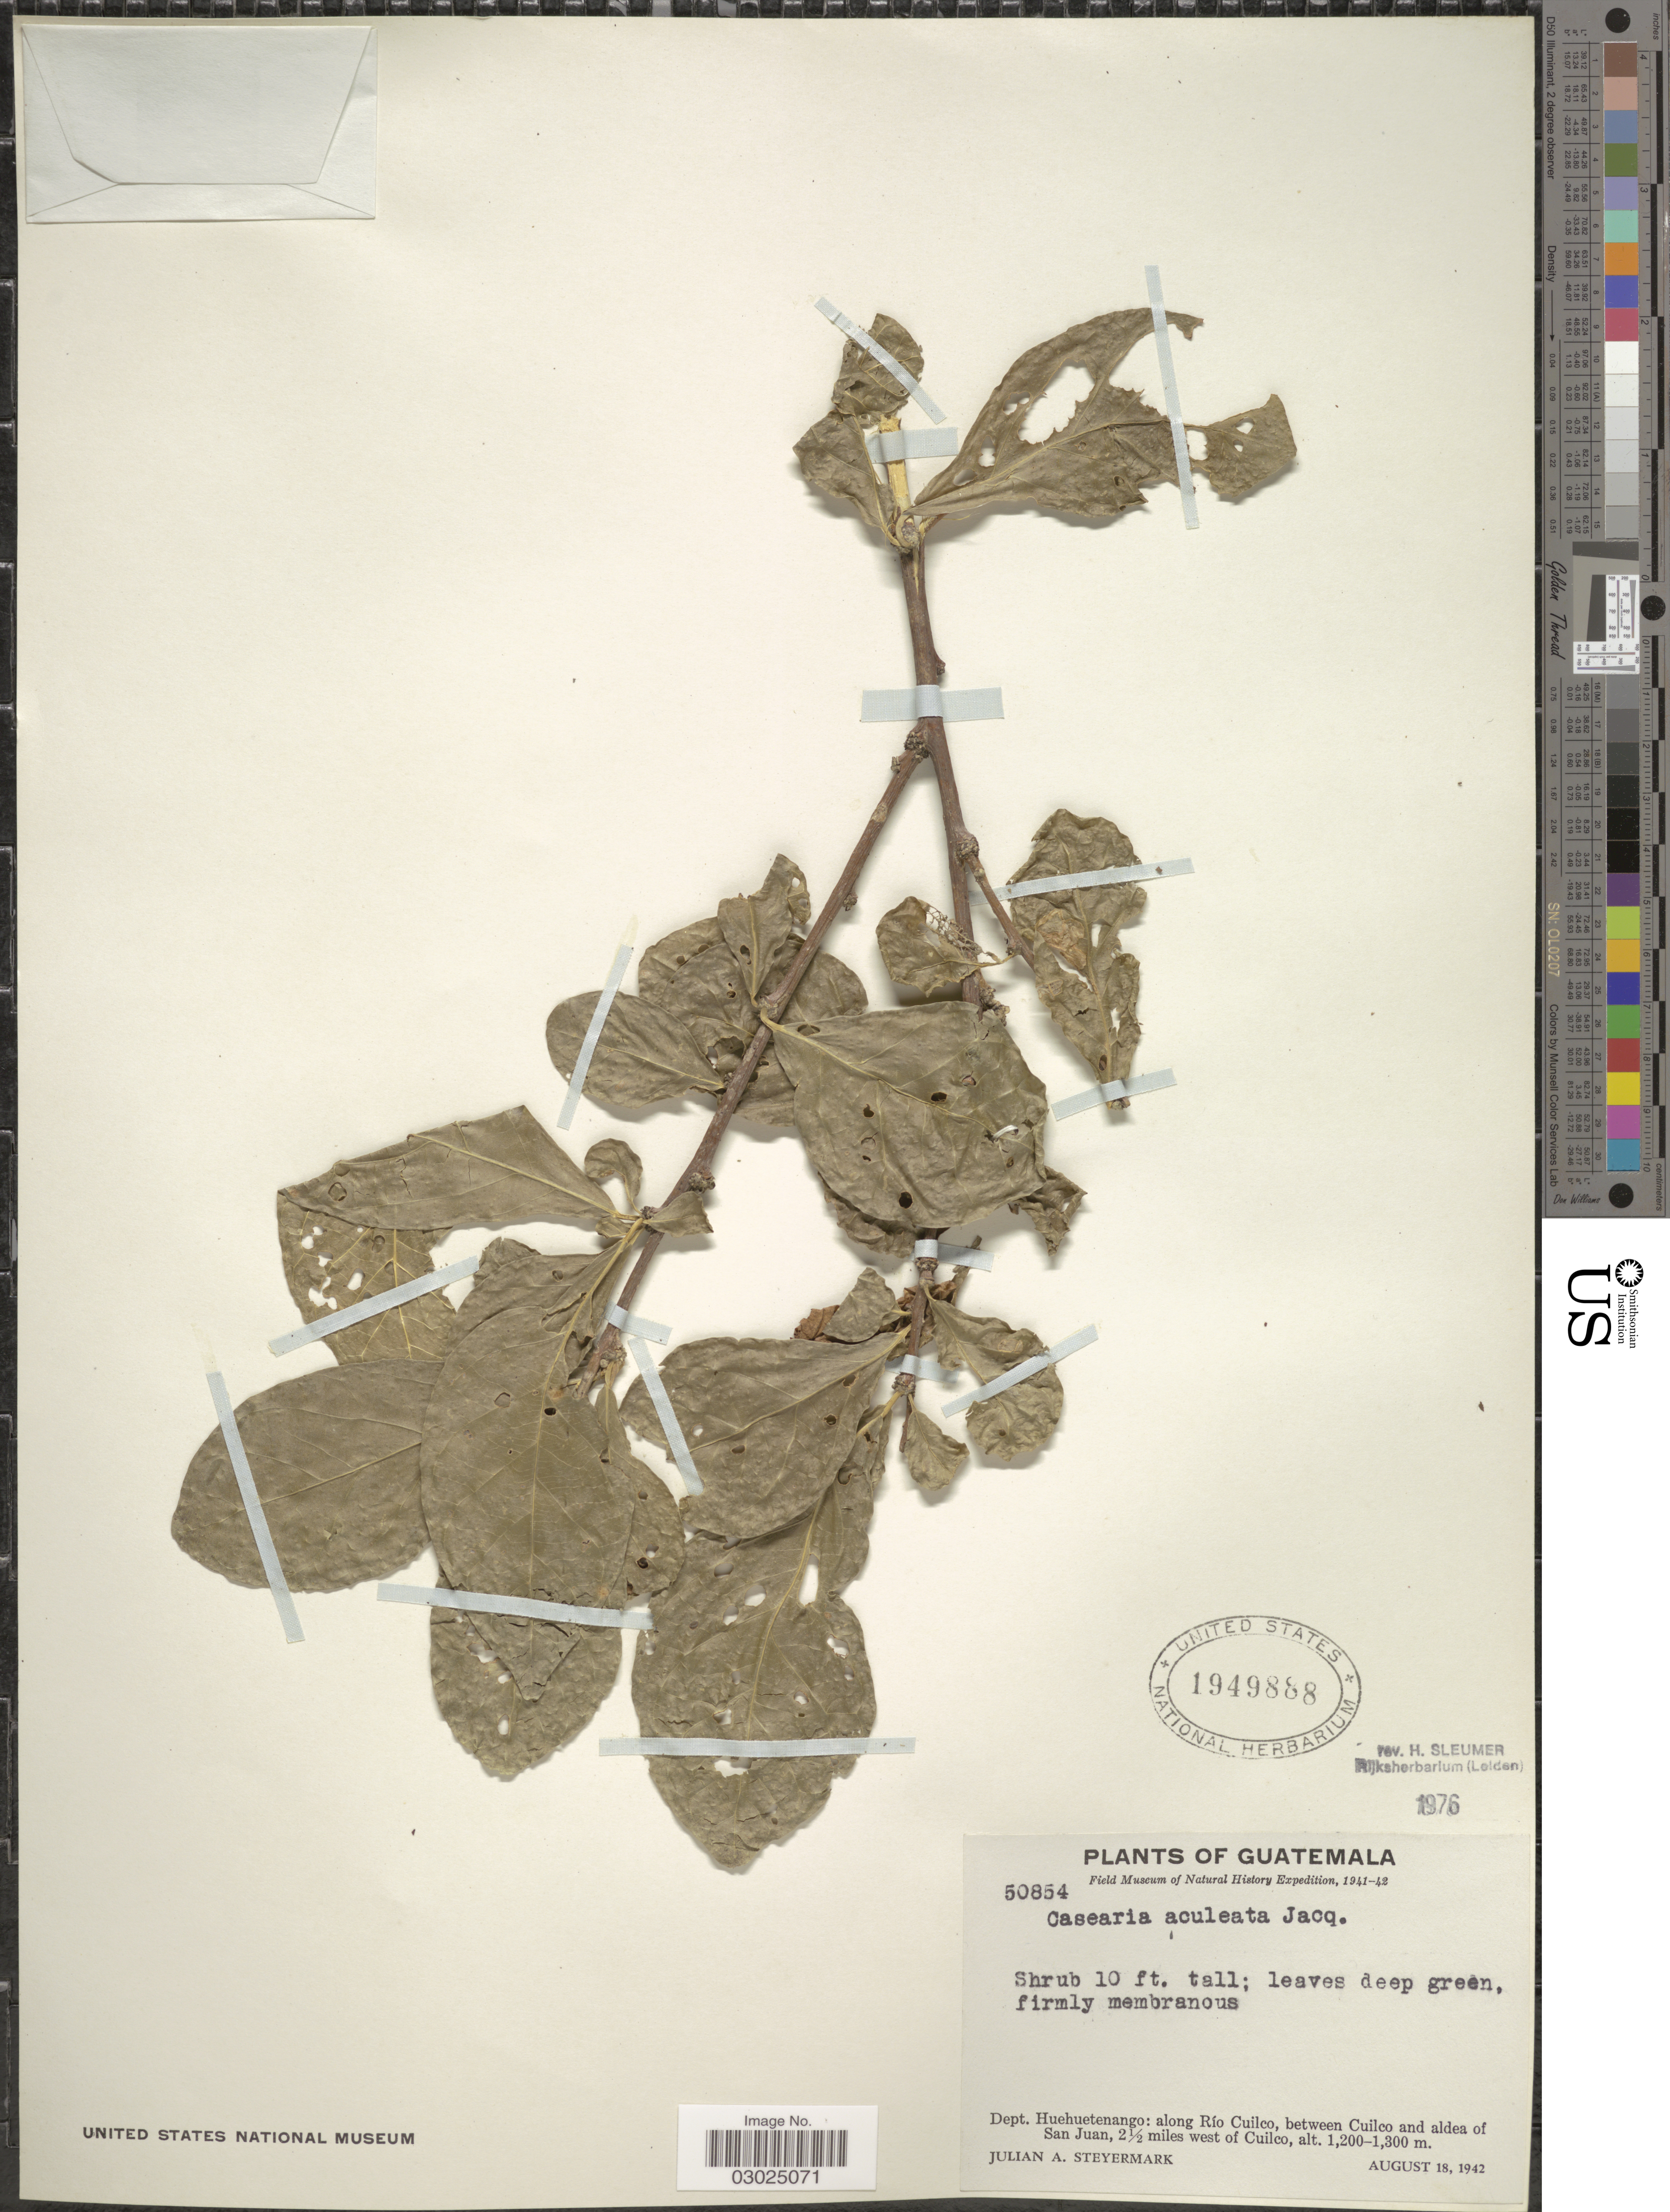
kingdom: Plantae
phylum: Tracheophyta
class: Magnoliopsida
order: Malpighiales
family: Salicaceae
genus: Casearia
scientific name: Casearia aculeata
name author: Jacq.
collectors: J. Steyermark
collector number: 50854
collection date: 1942-08-18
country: Guatemala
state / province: Huehuetenango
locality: Dept. Huehuetenango: along Río Cuilco, between Cuilco and aldea of San Juan, 2½ miles west of Cuilco.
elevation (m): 1200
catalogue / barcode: US 1949888